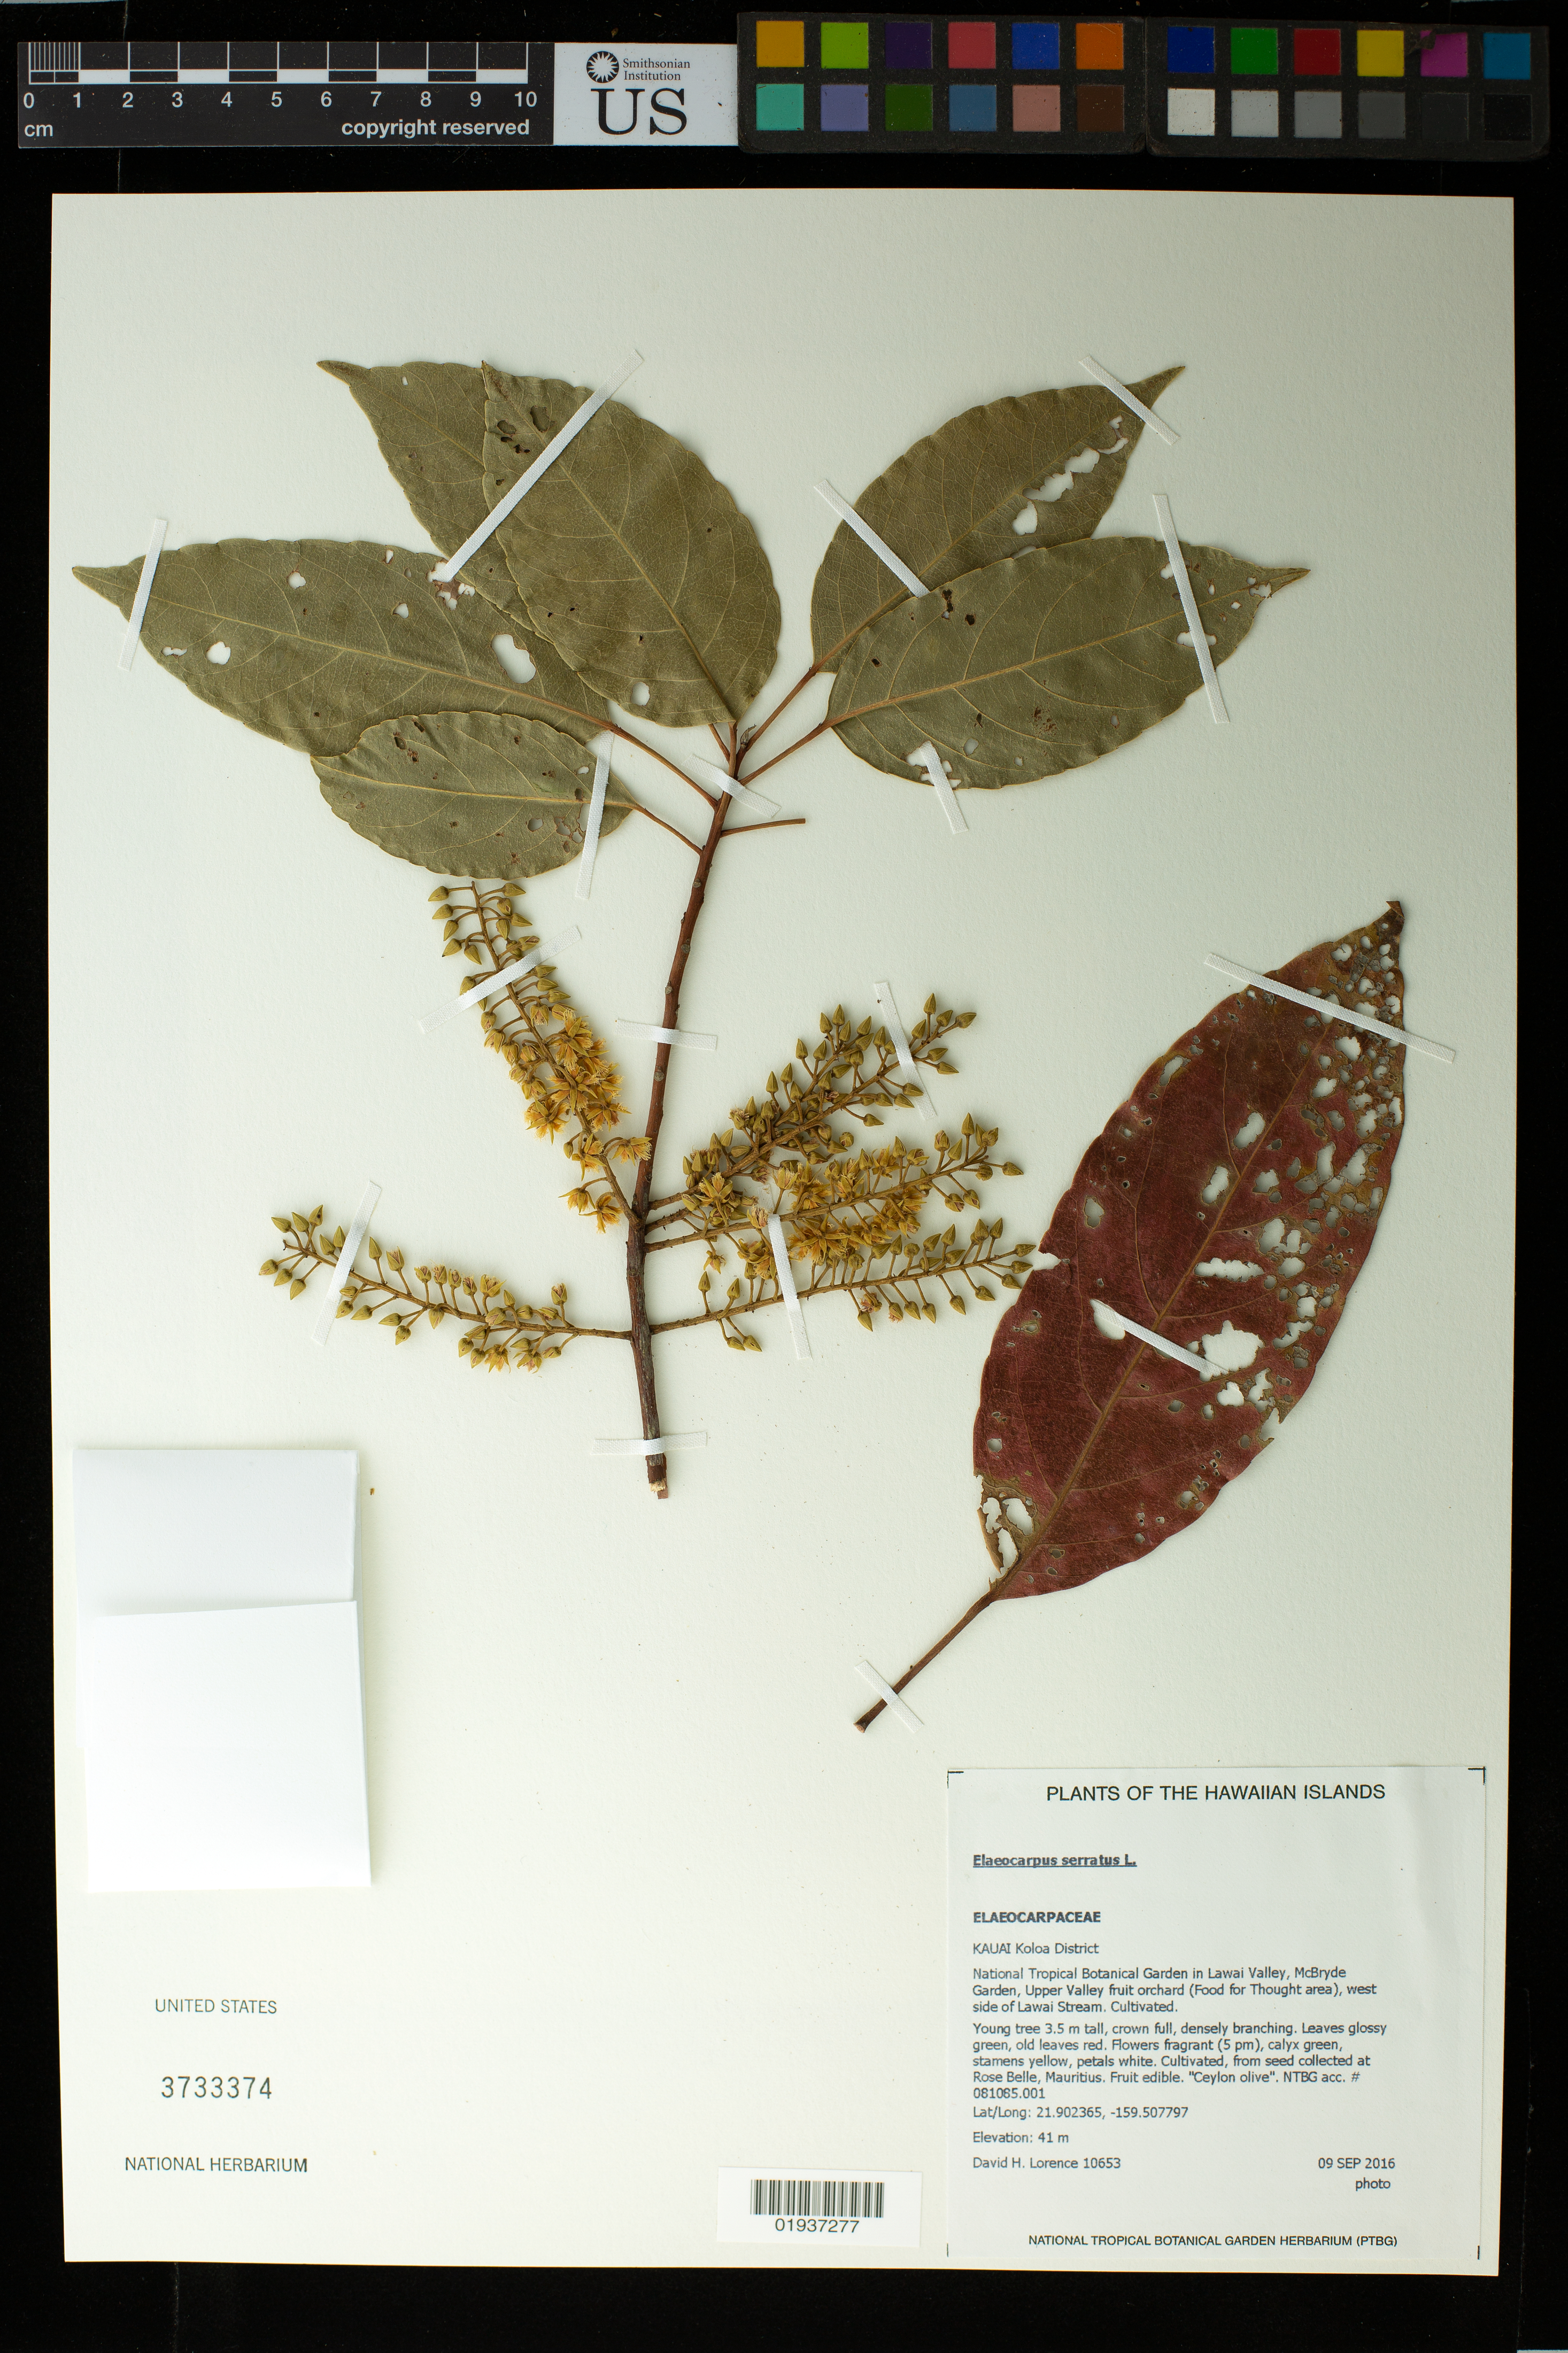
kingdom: Plantae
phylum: Tracheophyta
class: Magnoliopsida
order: Oxalidales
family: Elaeocarpaceae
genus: Elaeocarpus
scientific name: Elaeocarpus serratus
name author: L.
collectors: D. Lorence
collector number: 10653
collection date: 2016-09-09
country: United States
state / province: Hawaii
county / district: Kauai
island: Kaua'i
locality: Koloa district, National Tropical Botanical Garden in Lawai Valley, McBryde Garden, Upper Valley fruit orchard, west side of Lawai Stream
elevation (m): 41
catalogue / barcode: US 3733374